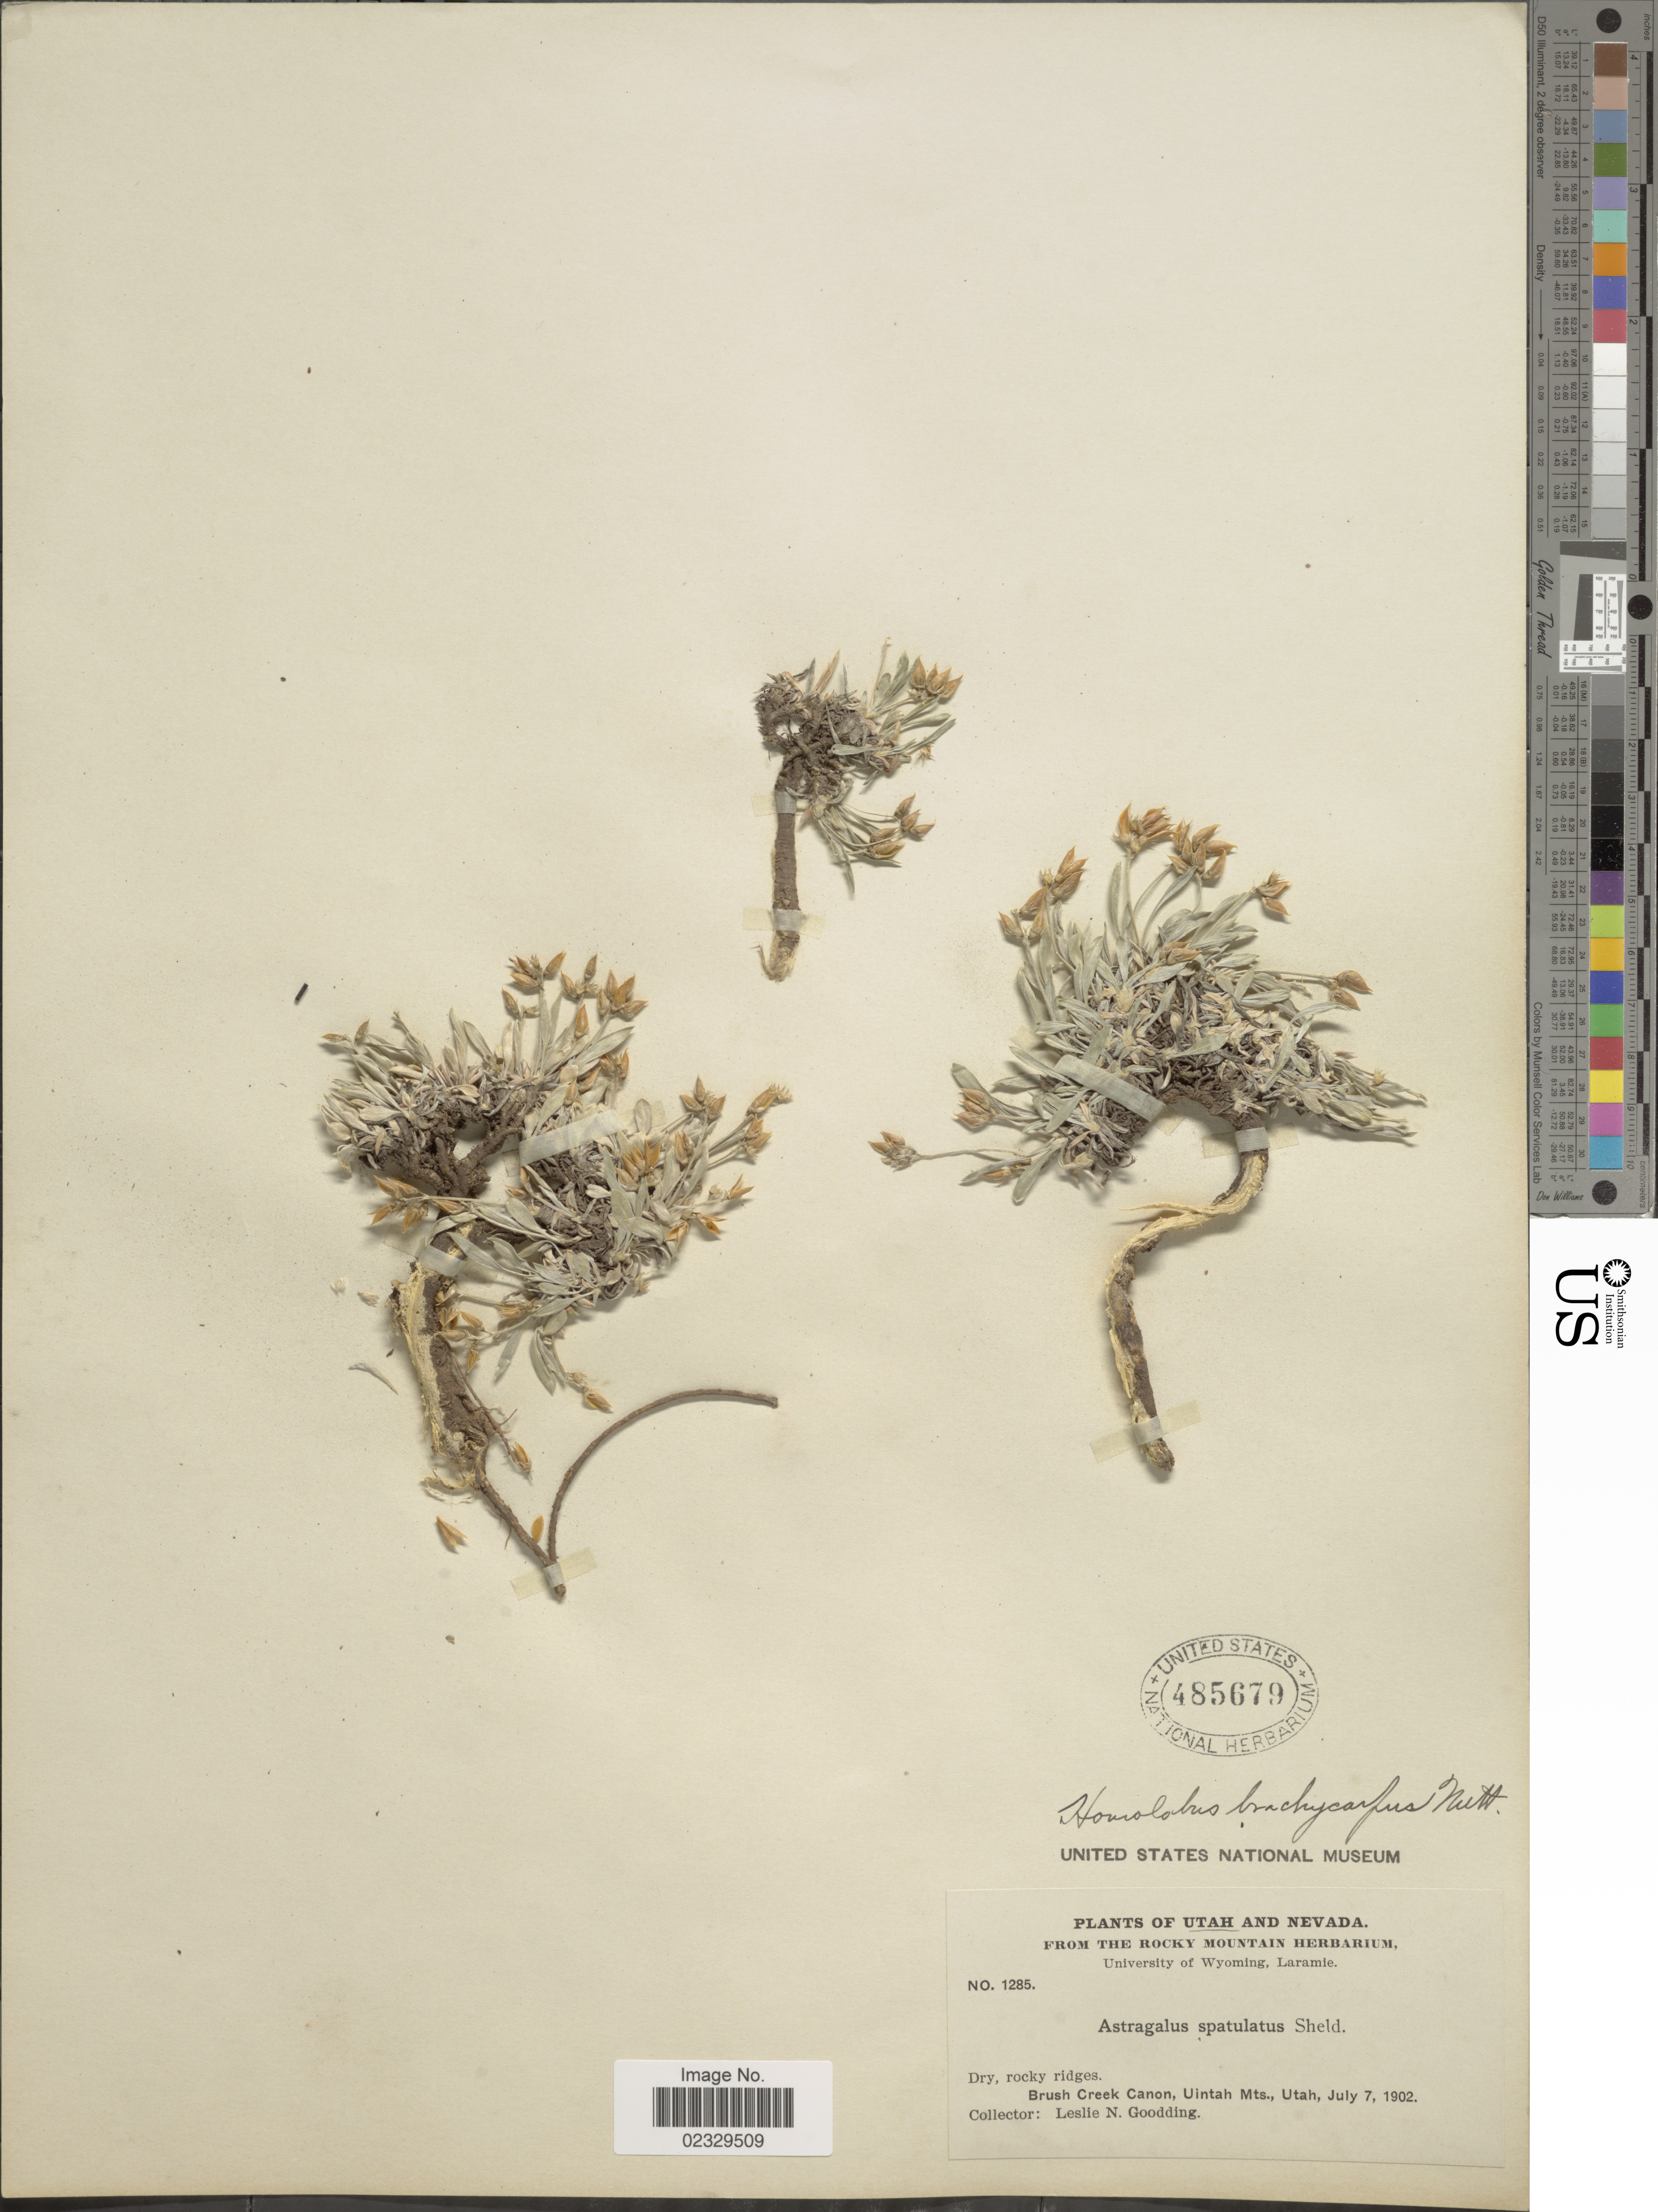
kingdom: Plantae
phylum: Tracheophyta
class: Magnoliopsida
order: Fabales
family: Fabaceae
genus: Astragalus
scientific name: Astragalus brachycarpus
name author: M. Bieb.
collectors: L. N. Goodding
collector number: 1285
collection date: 1902-07-07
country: United States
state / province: Utah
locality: Brush Creek Canon, Uintah Mts.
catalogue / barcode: US 485679